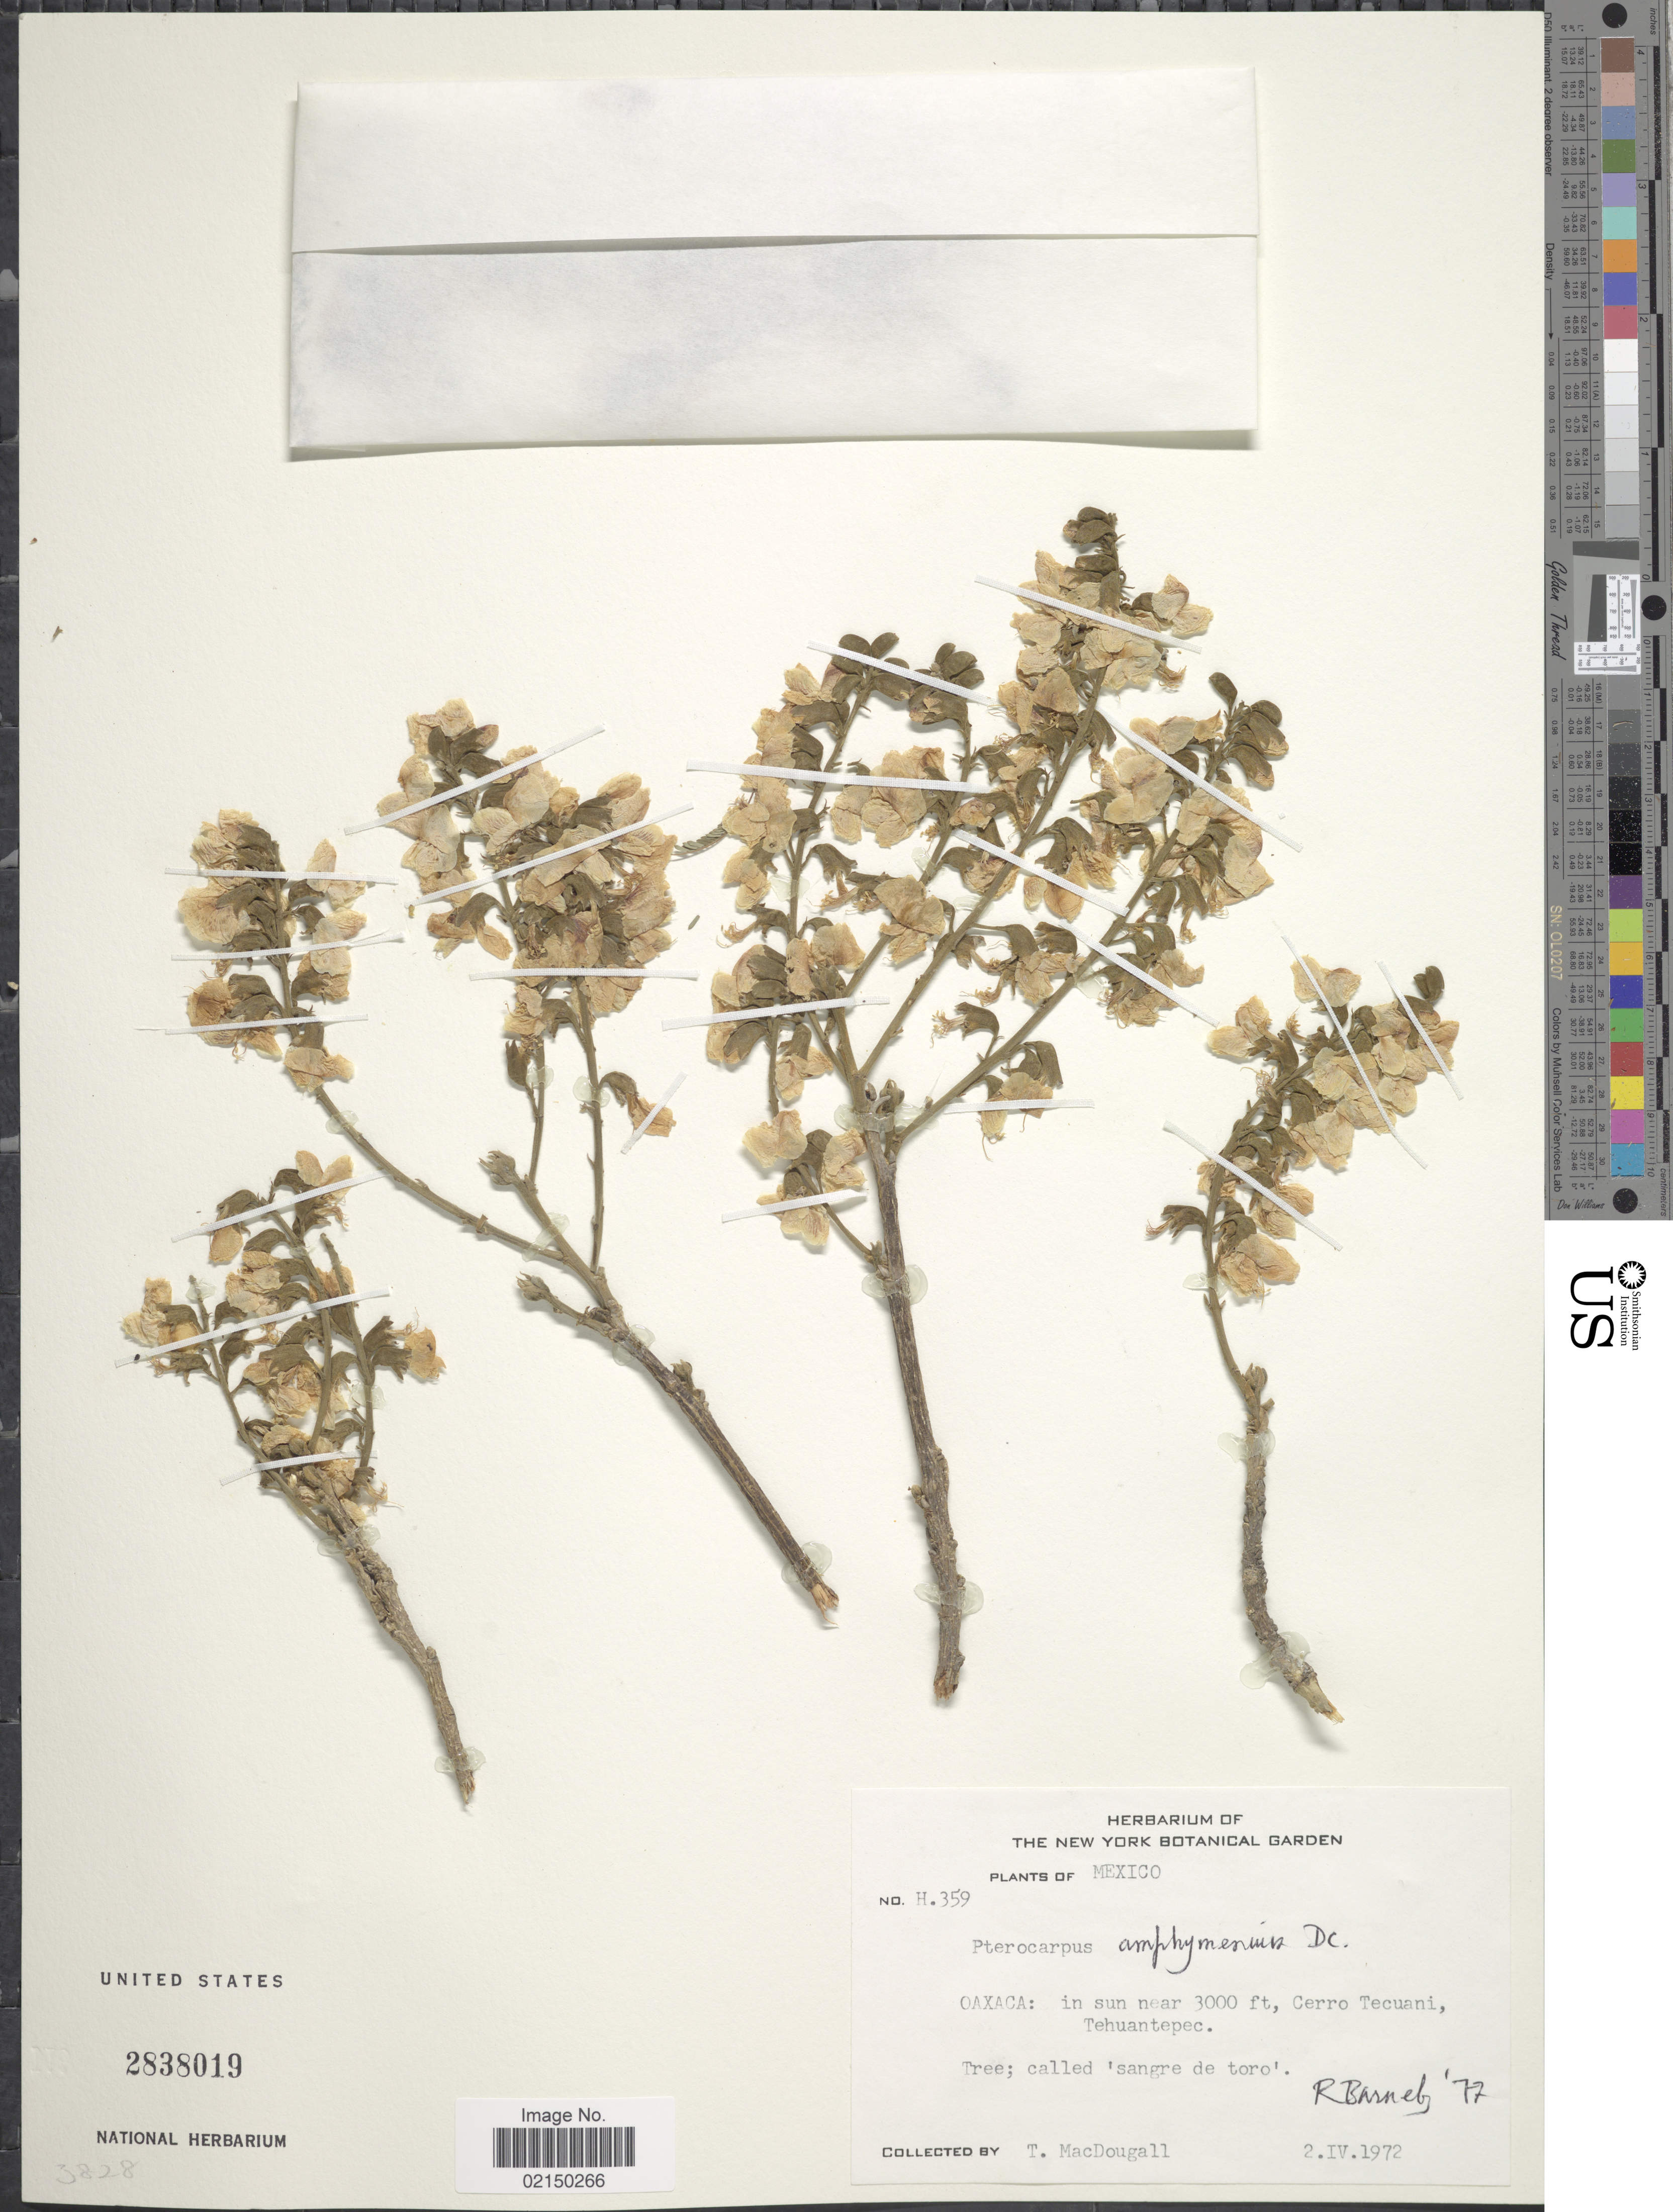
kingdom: Plantae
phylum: Tracheophyta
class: Magnoliopsida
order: Fabales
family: Fabaceae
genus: Pterocarpus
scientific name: Pterocarpus orbiculatus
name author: DC.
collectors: T. B. MacDougall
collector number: H.359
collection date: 1972-04-02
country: Mexico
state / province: Oaxaca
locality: In sun, Cerro Tecuani, Tehuantepec.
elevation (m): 914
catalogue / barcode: US 2838019